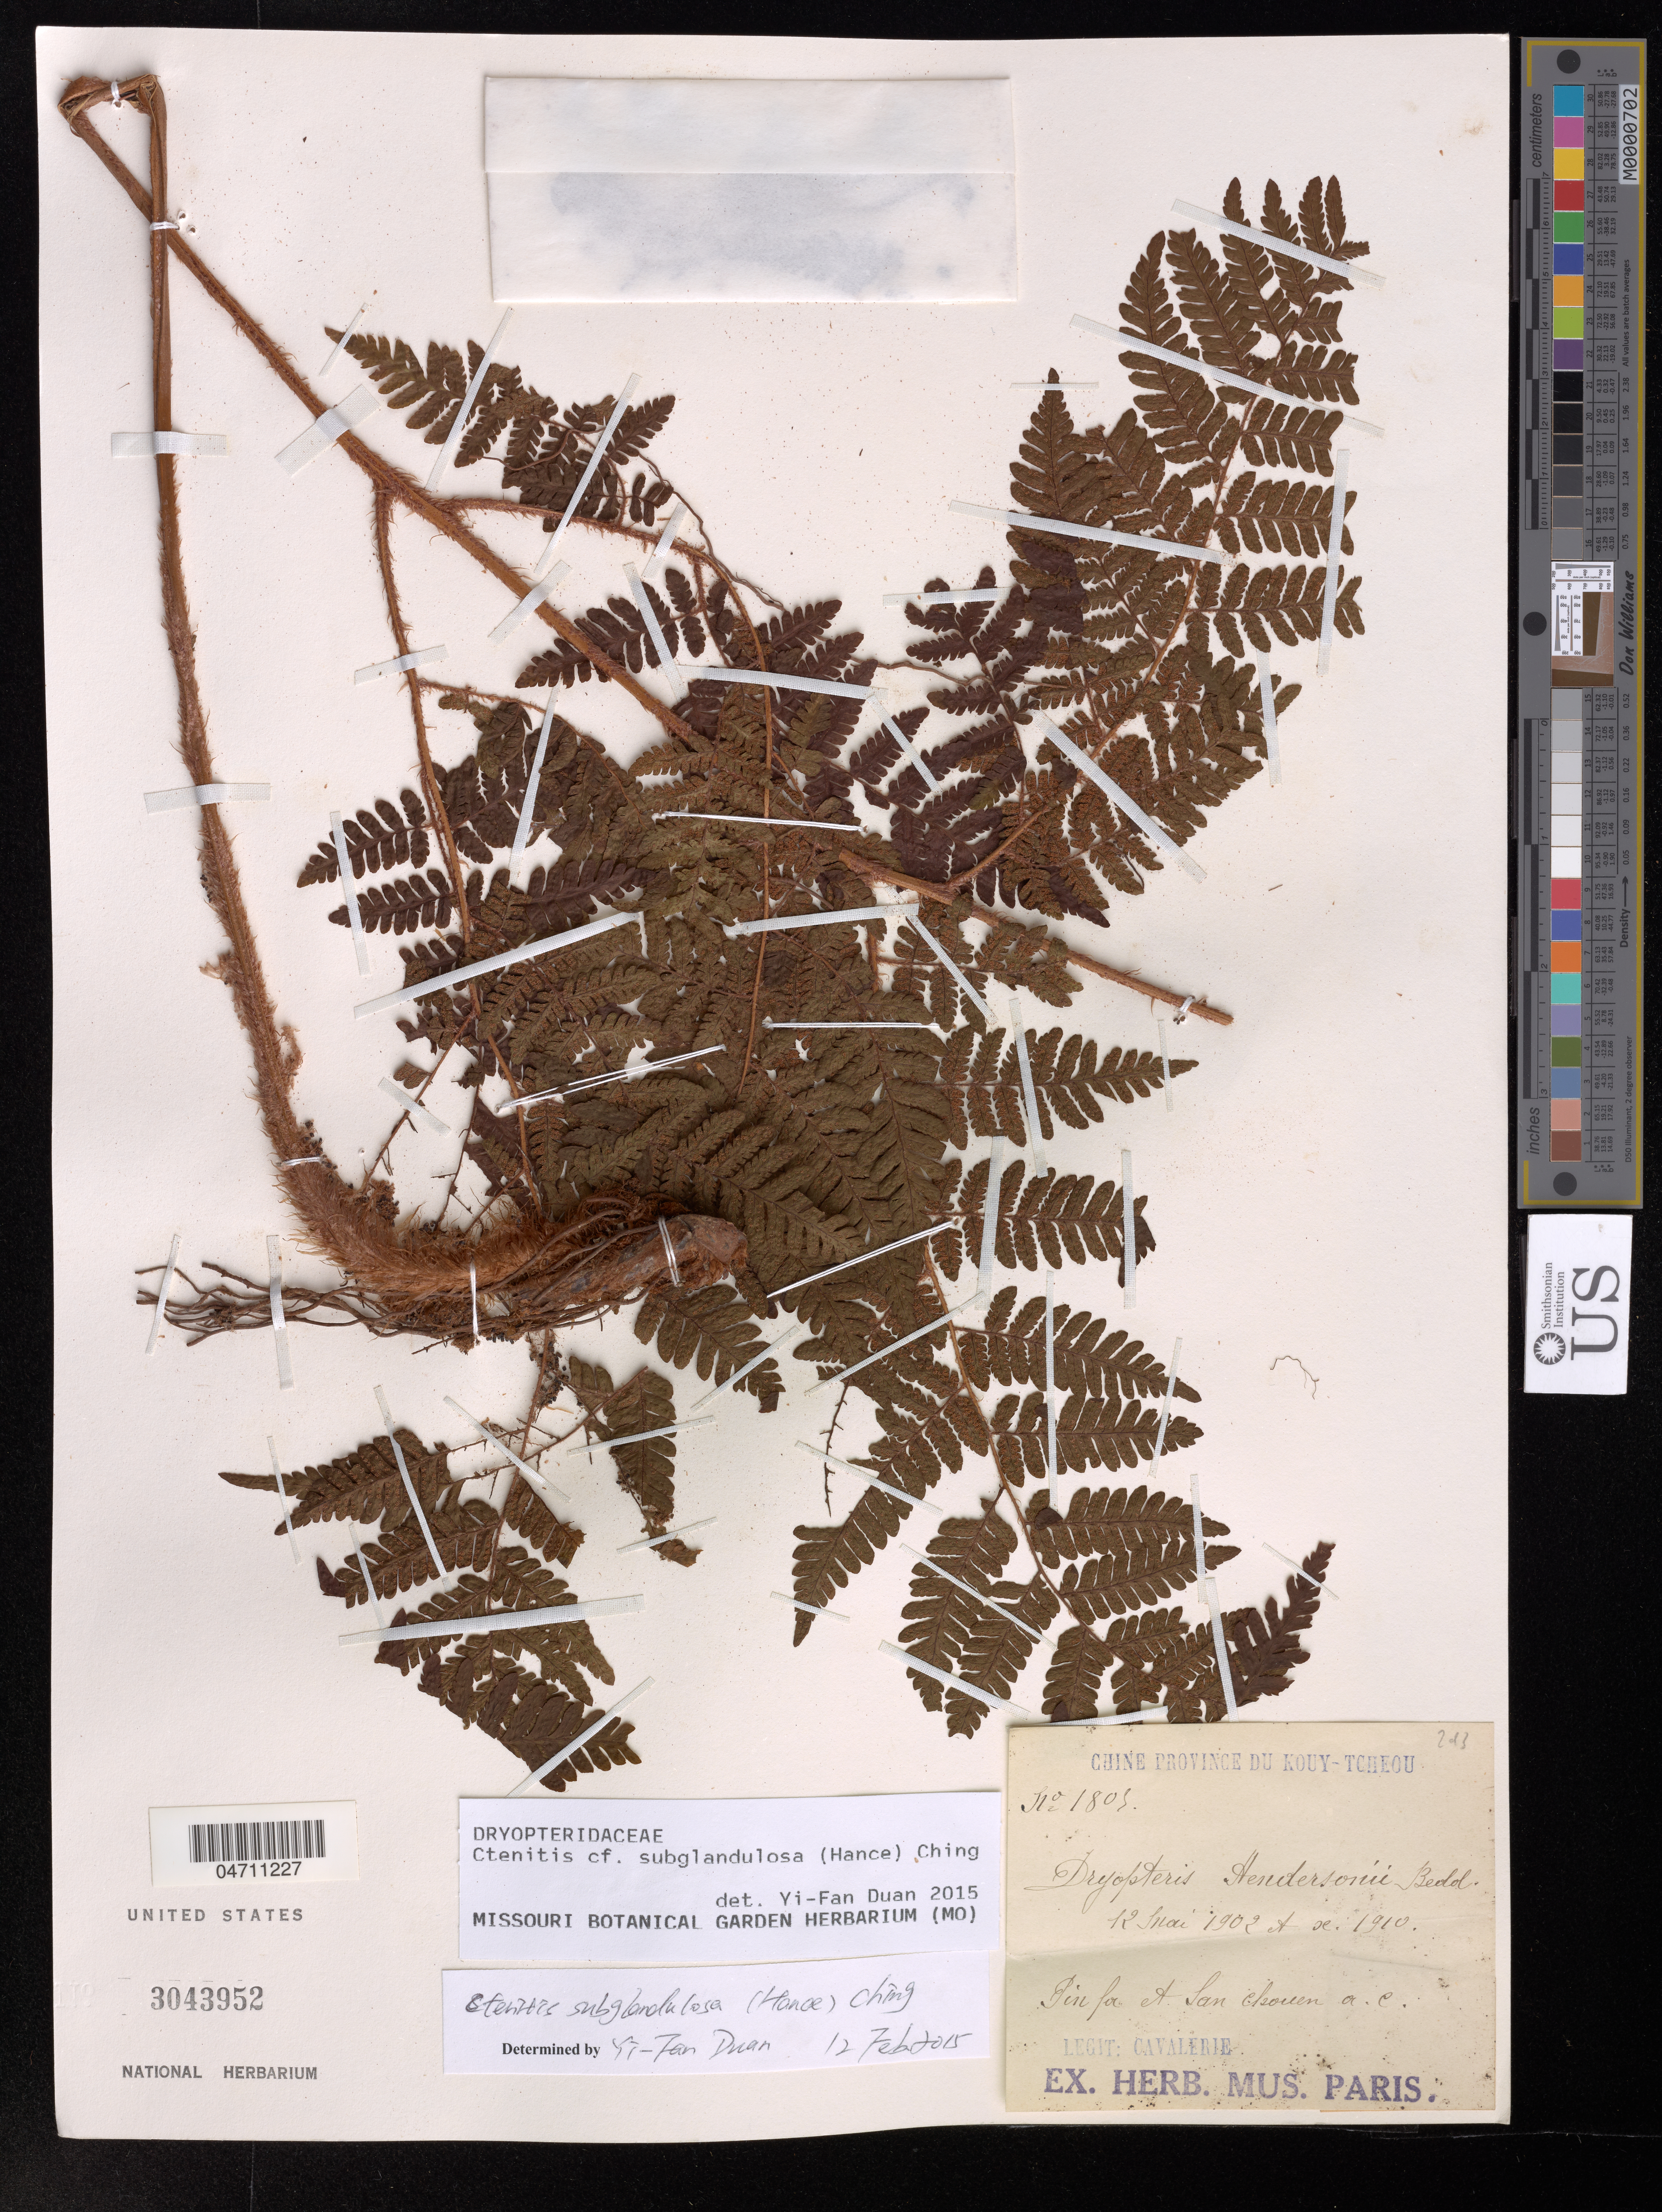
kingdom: Plantae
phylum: Tracheophyta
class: Polypodiopsida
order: Polypodiales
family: Dryopteridaceae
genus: Ctenitis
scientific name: Ctenitis subglandulosa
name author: (Hance) Ching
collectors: -. Cavalerie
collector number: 1805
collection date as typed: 12 May 1902 -1910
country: China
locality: Province du Kouy - Tcheou.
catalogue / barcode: US 3043952